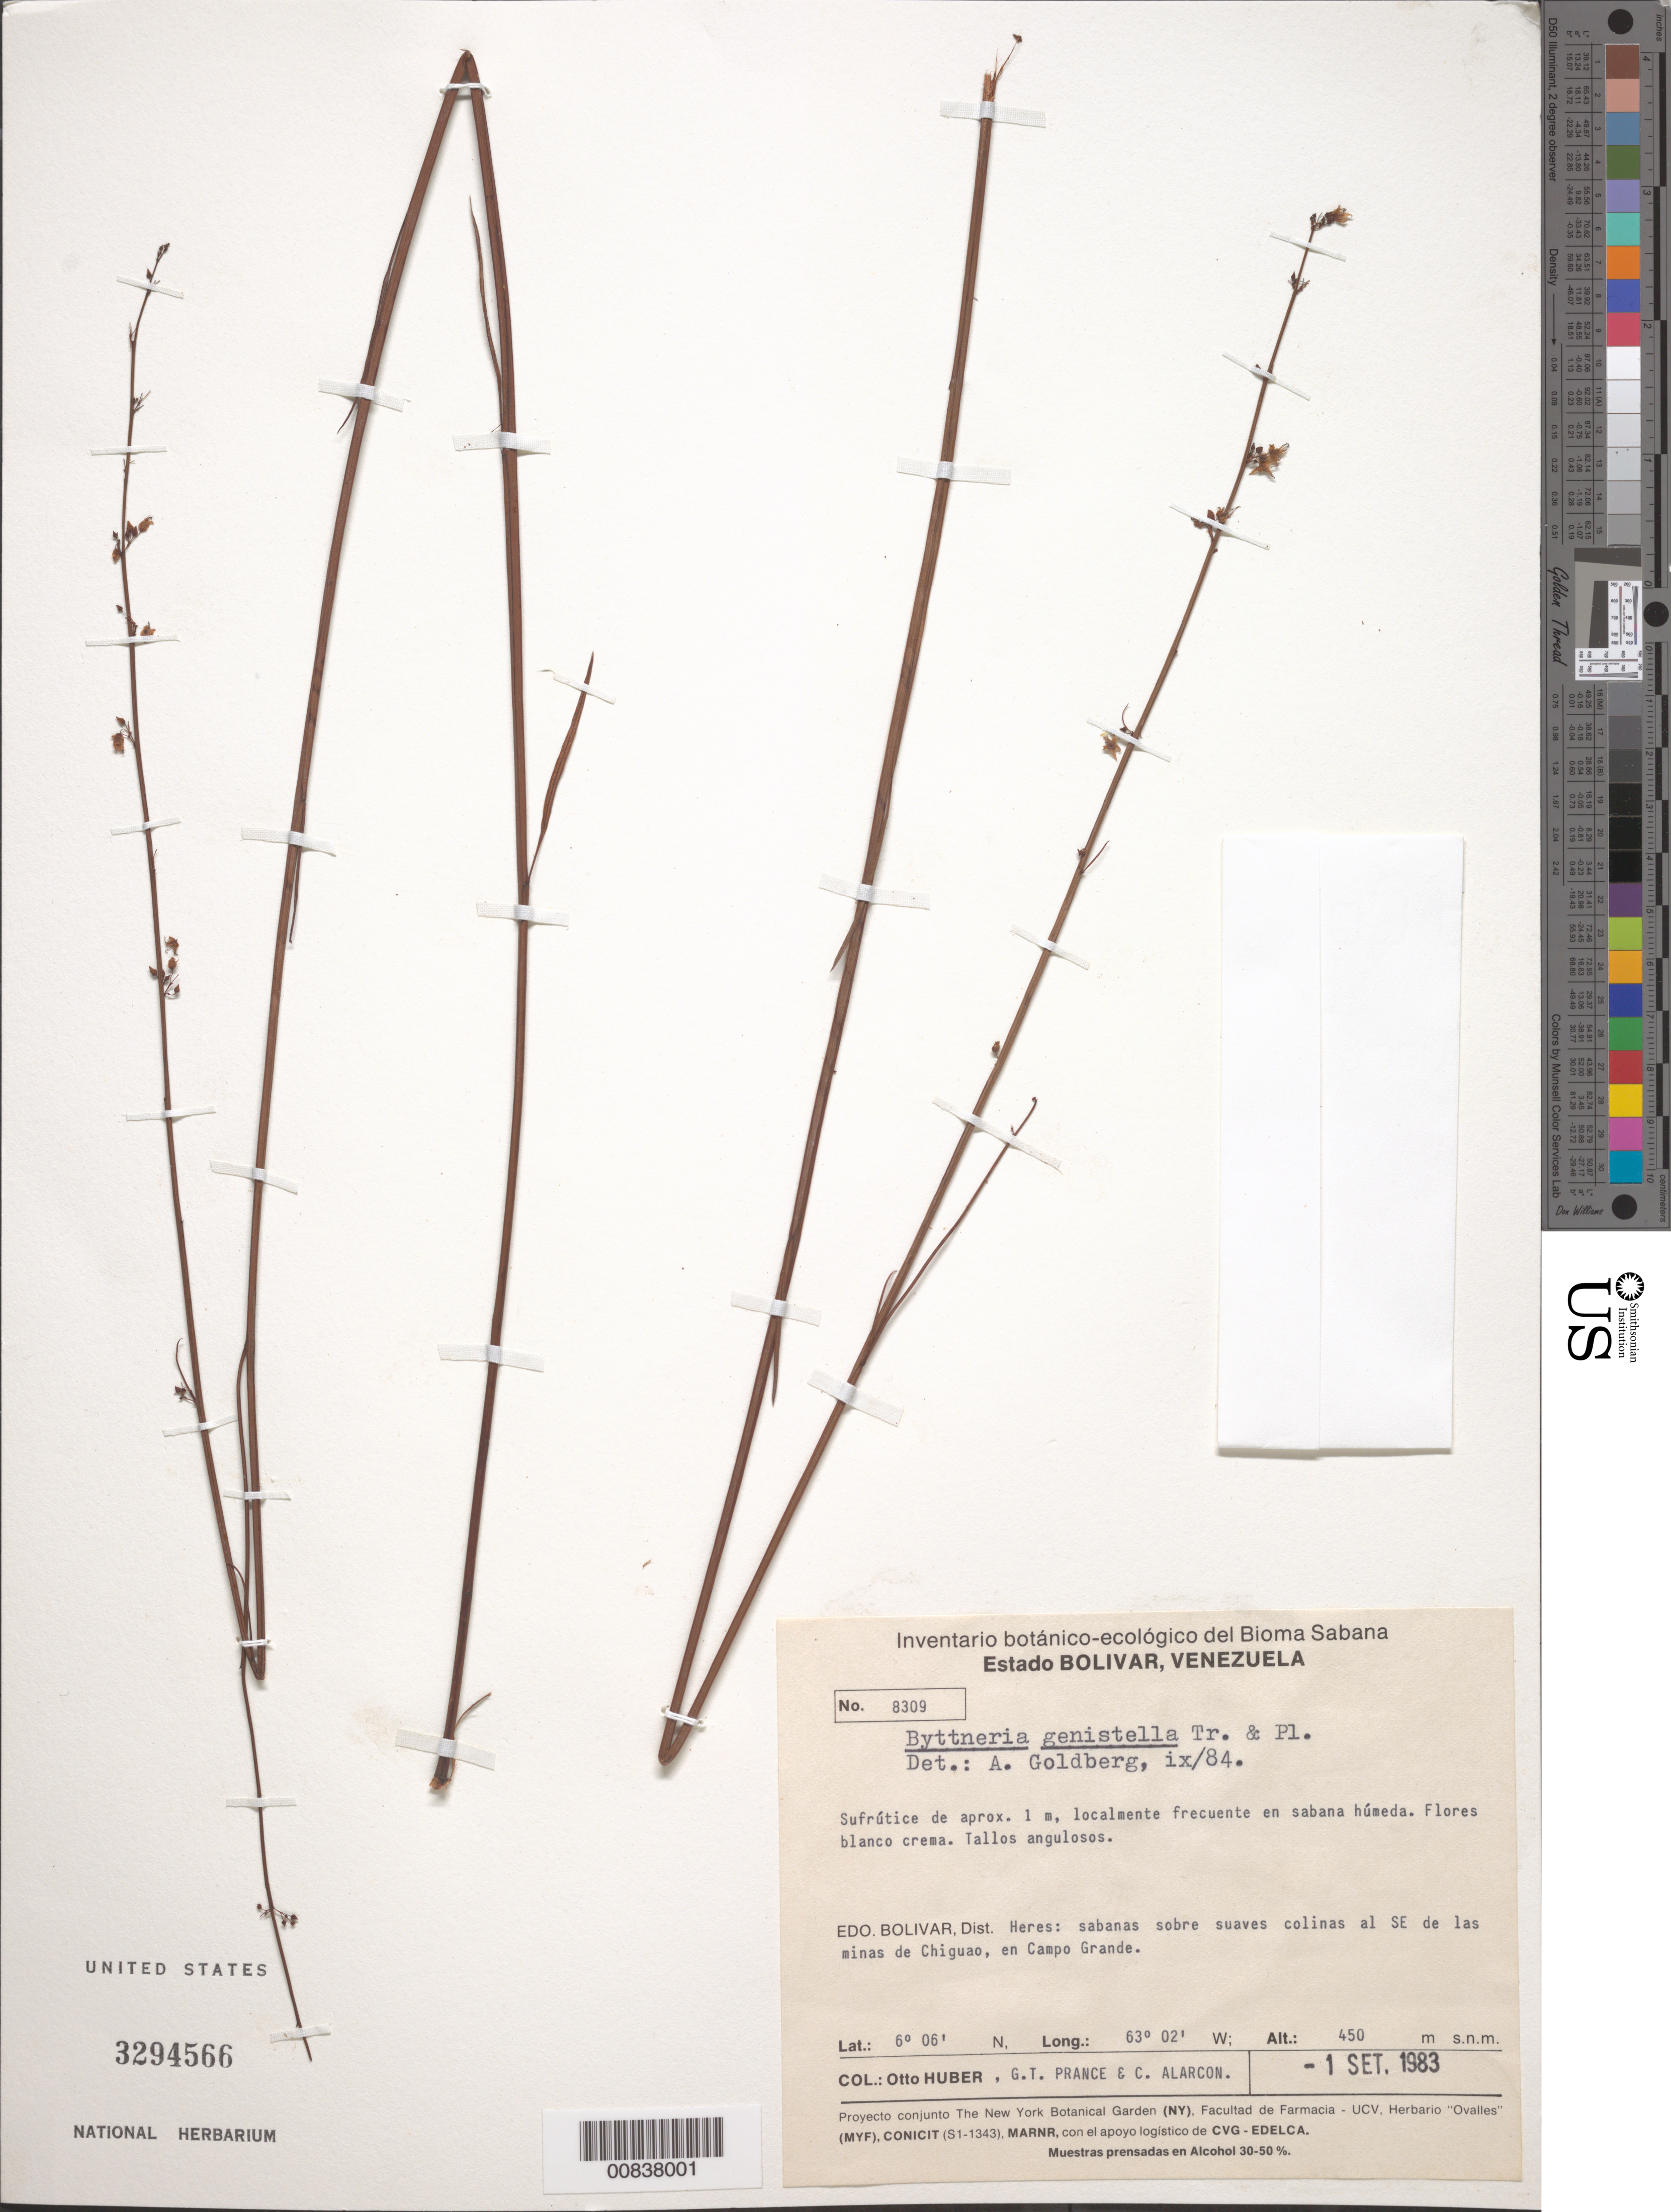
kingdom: Plantae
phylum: Tracheophyta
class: Magnoliopsida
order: Malvales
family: Malvaceae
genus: Byttneria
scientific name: Byttneria genistella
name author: Triana & Planch.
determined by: Goldberg, Aaron, (US), NMNH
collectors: O. Huber, G. T. Prance & C. Alarcon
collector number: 8309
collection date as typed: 1-Sep-83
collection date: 1983-09-01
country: Venezuela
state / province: Bolívar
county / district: Heres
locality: Chiguao, SE de las minas de, en Campe Grande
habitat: Sabanas sobre suaves colinas, en sabana húmeda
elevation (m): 450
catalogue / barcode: US 3294566